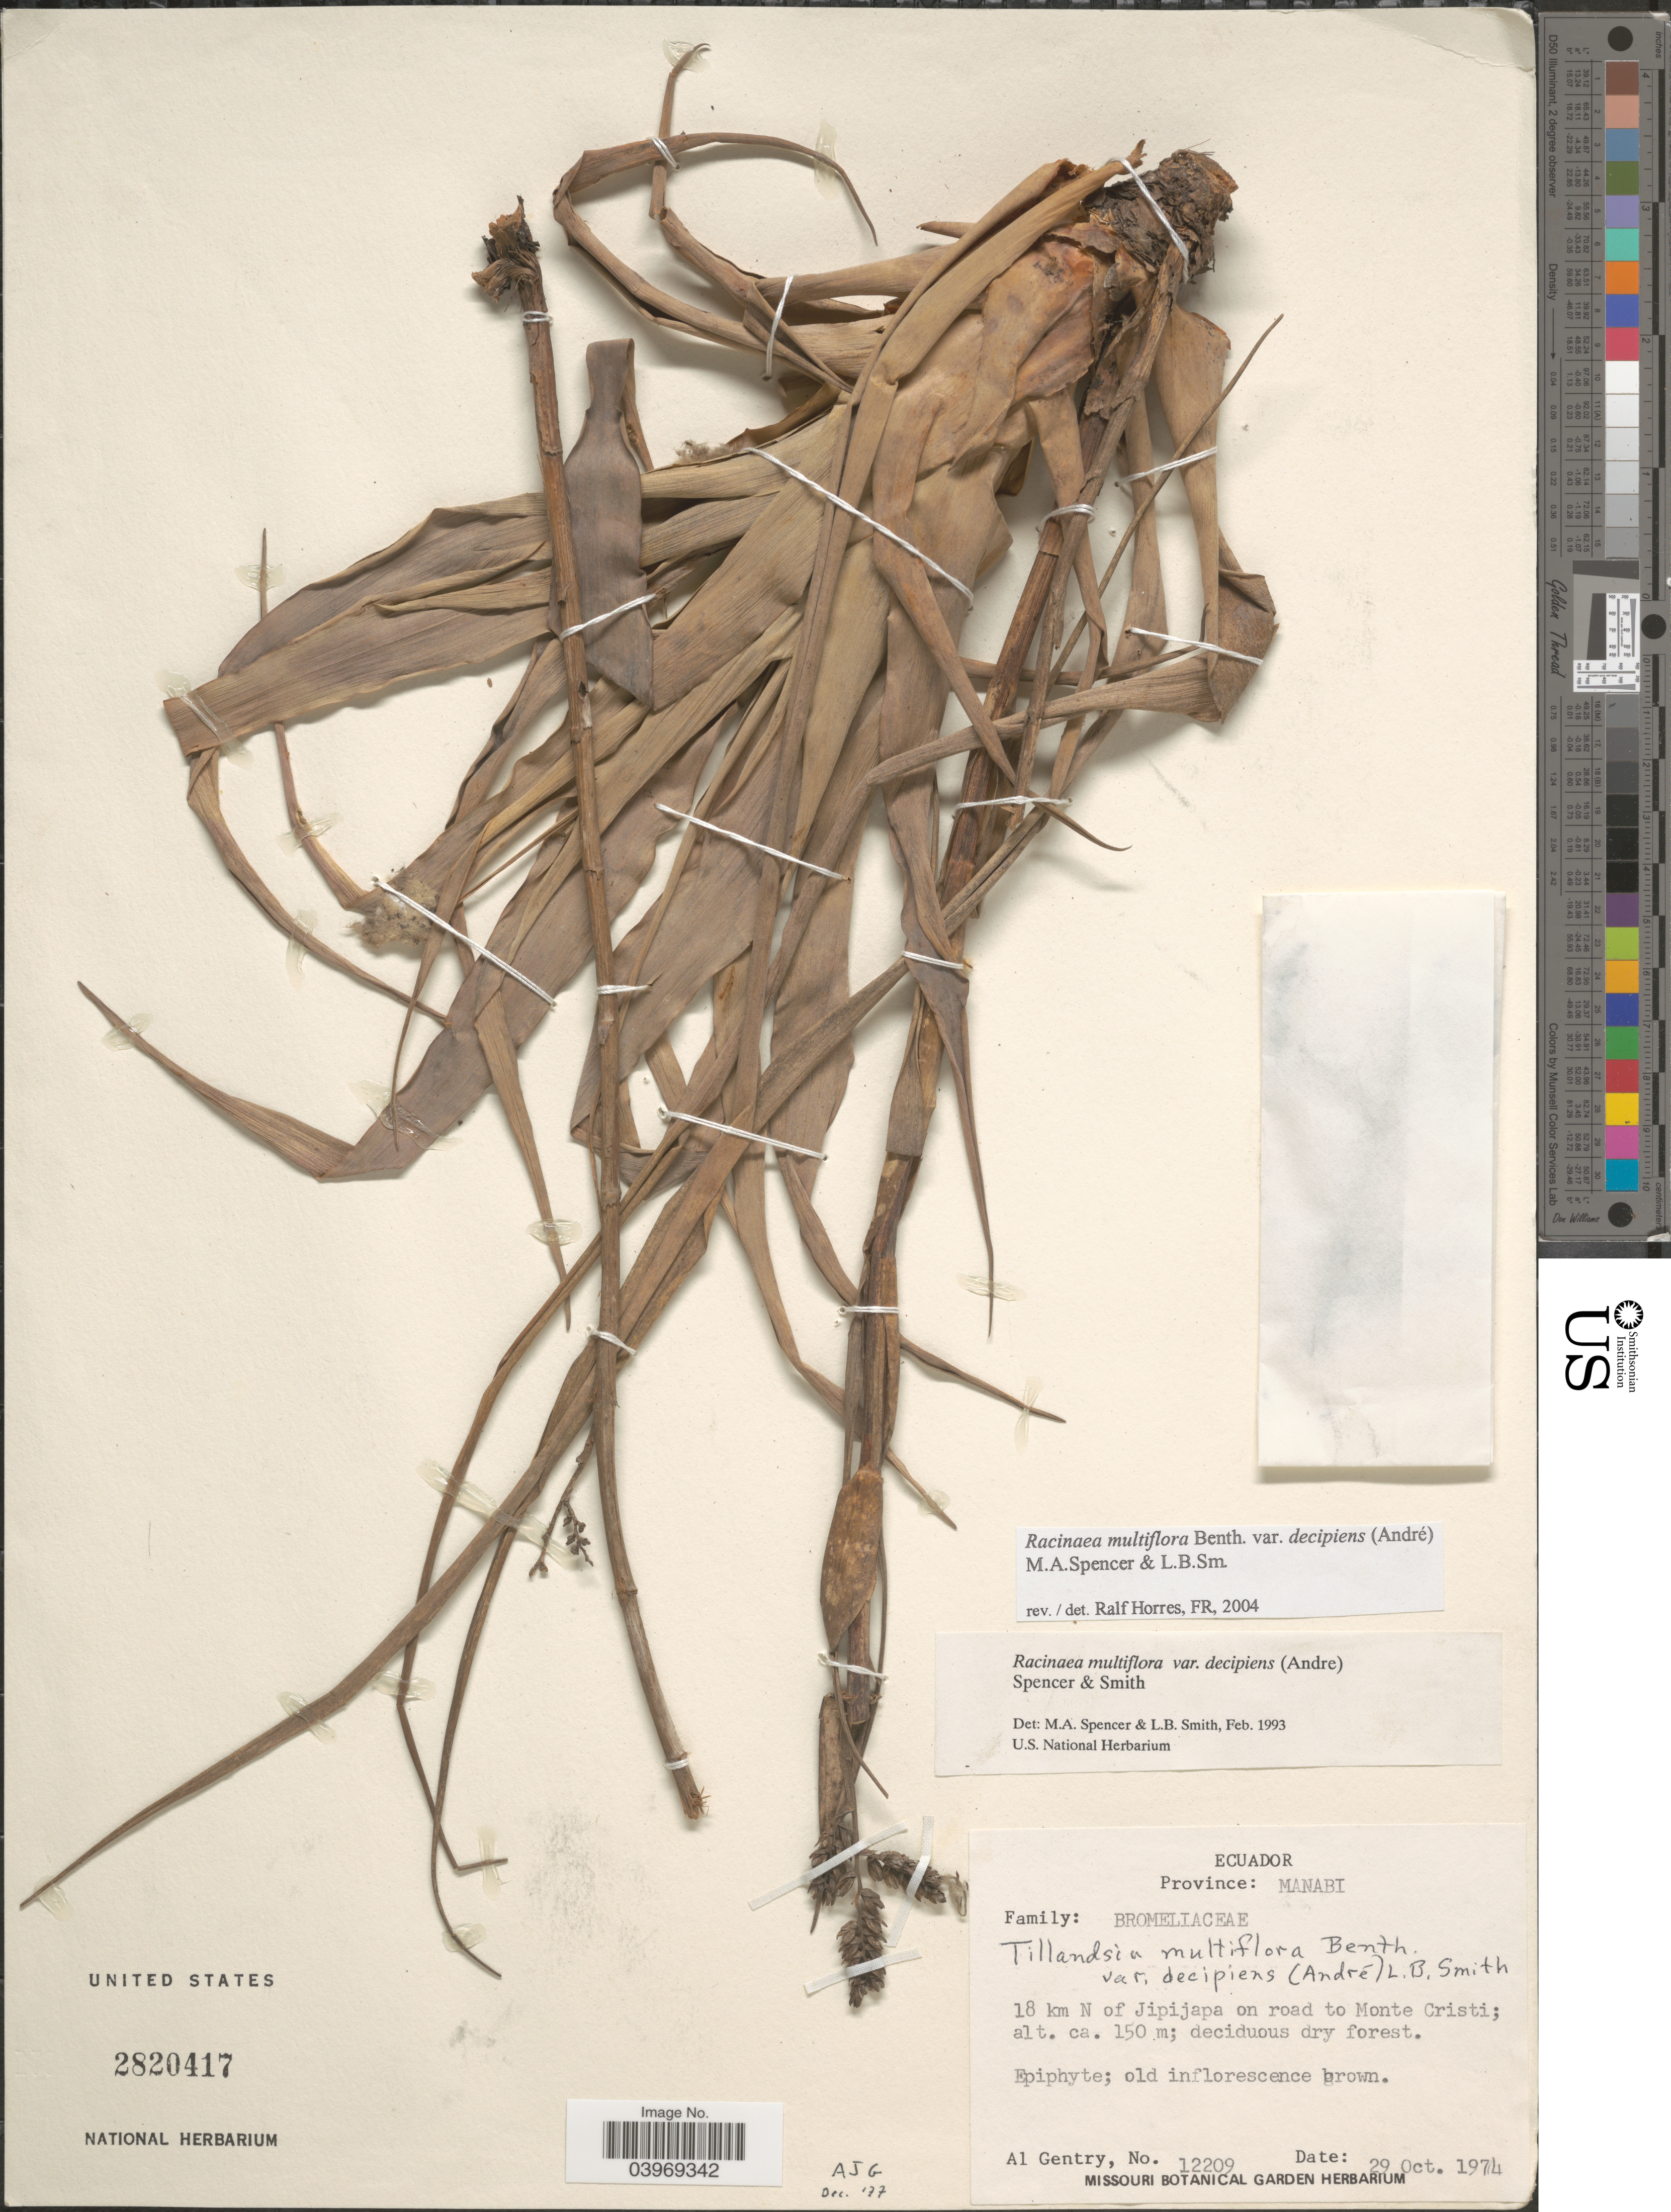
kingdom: Plantae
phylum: Tracheophyta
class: Liliopsida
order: Poales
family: Bromeliaceae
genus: Racinaea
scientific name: Racinaea multiflora var. decipiens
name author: (André) M.A. Spencer & L.B. Sm.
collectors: A. H. Gentry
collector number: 12209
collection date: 1974-10-29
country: Ecuador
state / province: Manabí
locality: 18 km N of Jipijapa on road to Monte Cristi.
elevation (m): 150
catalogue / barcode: US 2820417